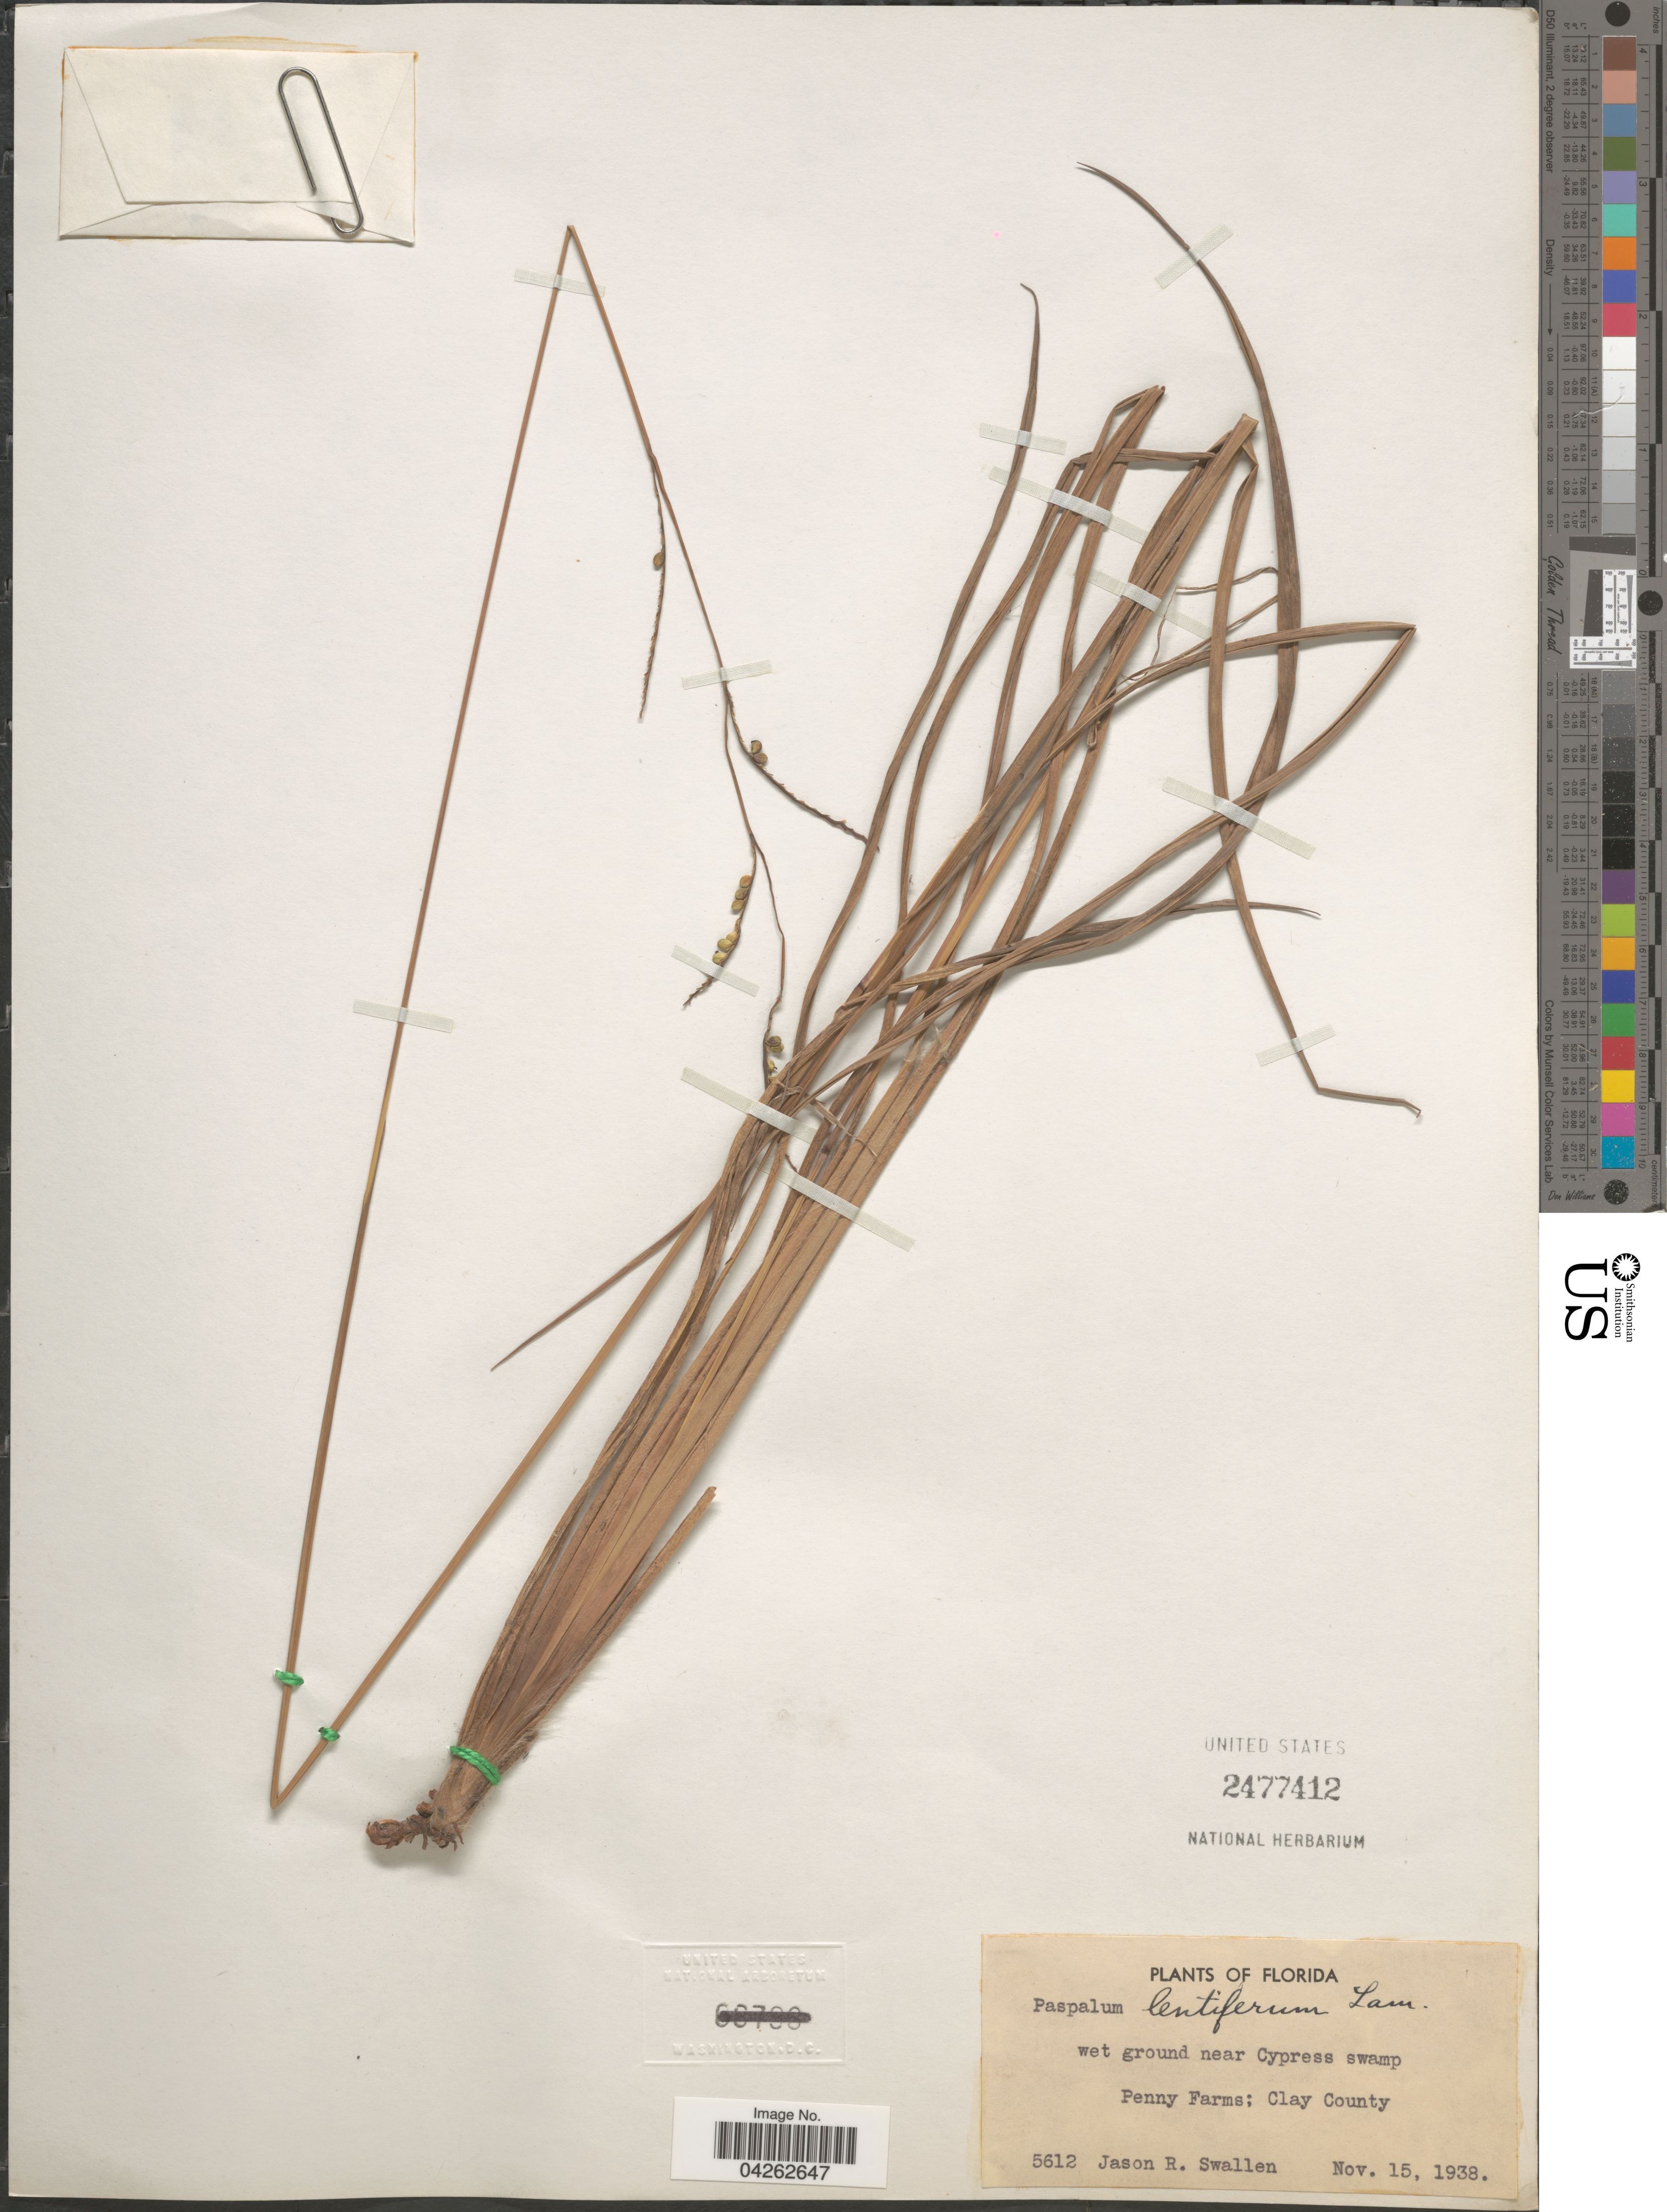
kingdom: Plantae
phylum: Tracheophyta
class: Liliopsida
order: Poales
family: Poaceae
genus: Paspalum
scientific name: Paspalum lentiferum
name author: Lam.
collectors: J. R. Swallen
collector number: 5612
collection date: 1938-11-15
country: United States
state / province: Florida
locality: Wet ground near Cypress swamp. Penny Farms; Clay County.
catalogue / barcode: US 2477412